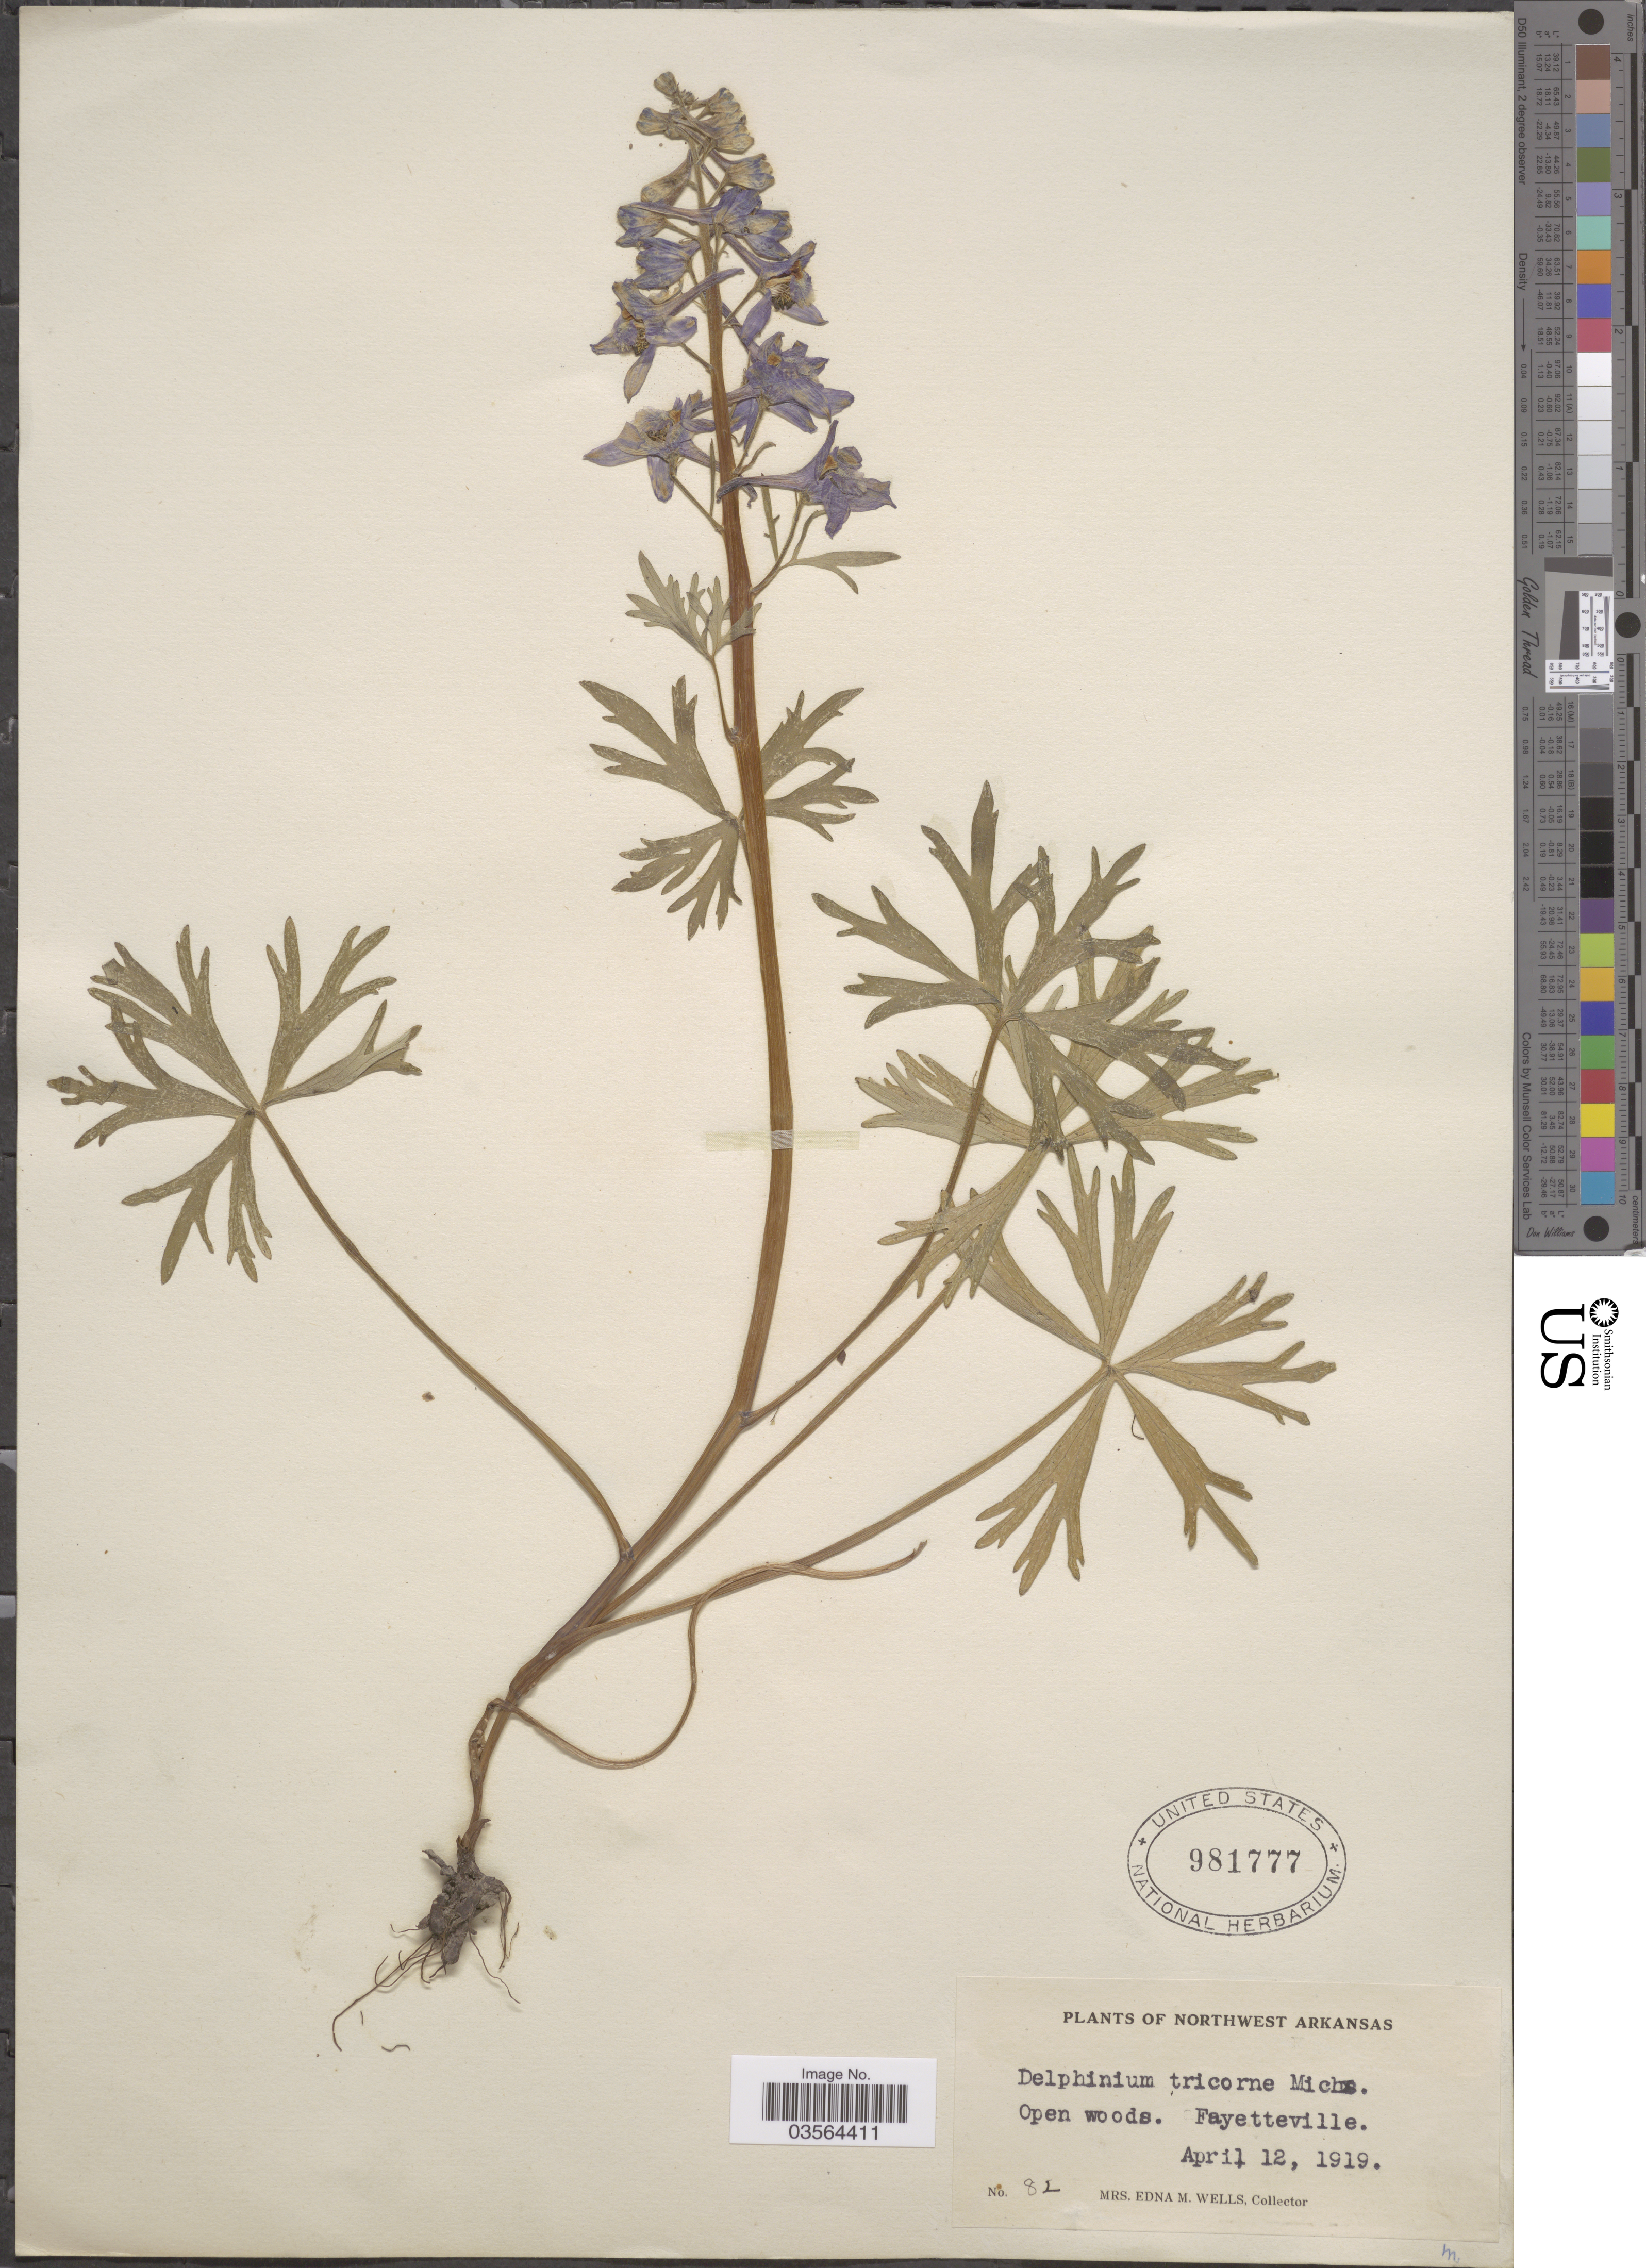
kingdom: Plantae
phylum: Tracheophyta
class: Magnoliopsida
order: Ranunculales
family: Ranunculaceae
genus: Delphinium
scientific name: Delphinium tricorne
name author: Michx.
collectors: E. M. Wells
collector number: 82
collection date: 1919-04-12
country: United States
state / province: Arkansas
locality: Northwest Arkansas. Fayetteville.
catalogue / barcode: US 981777